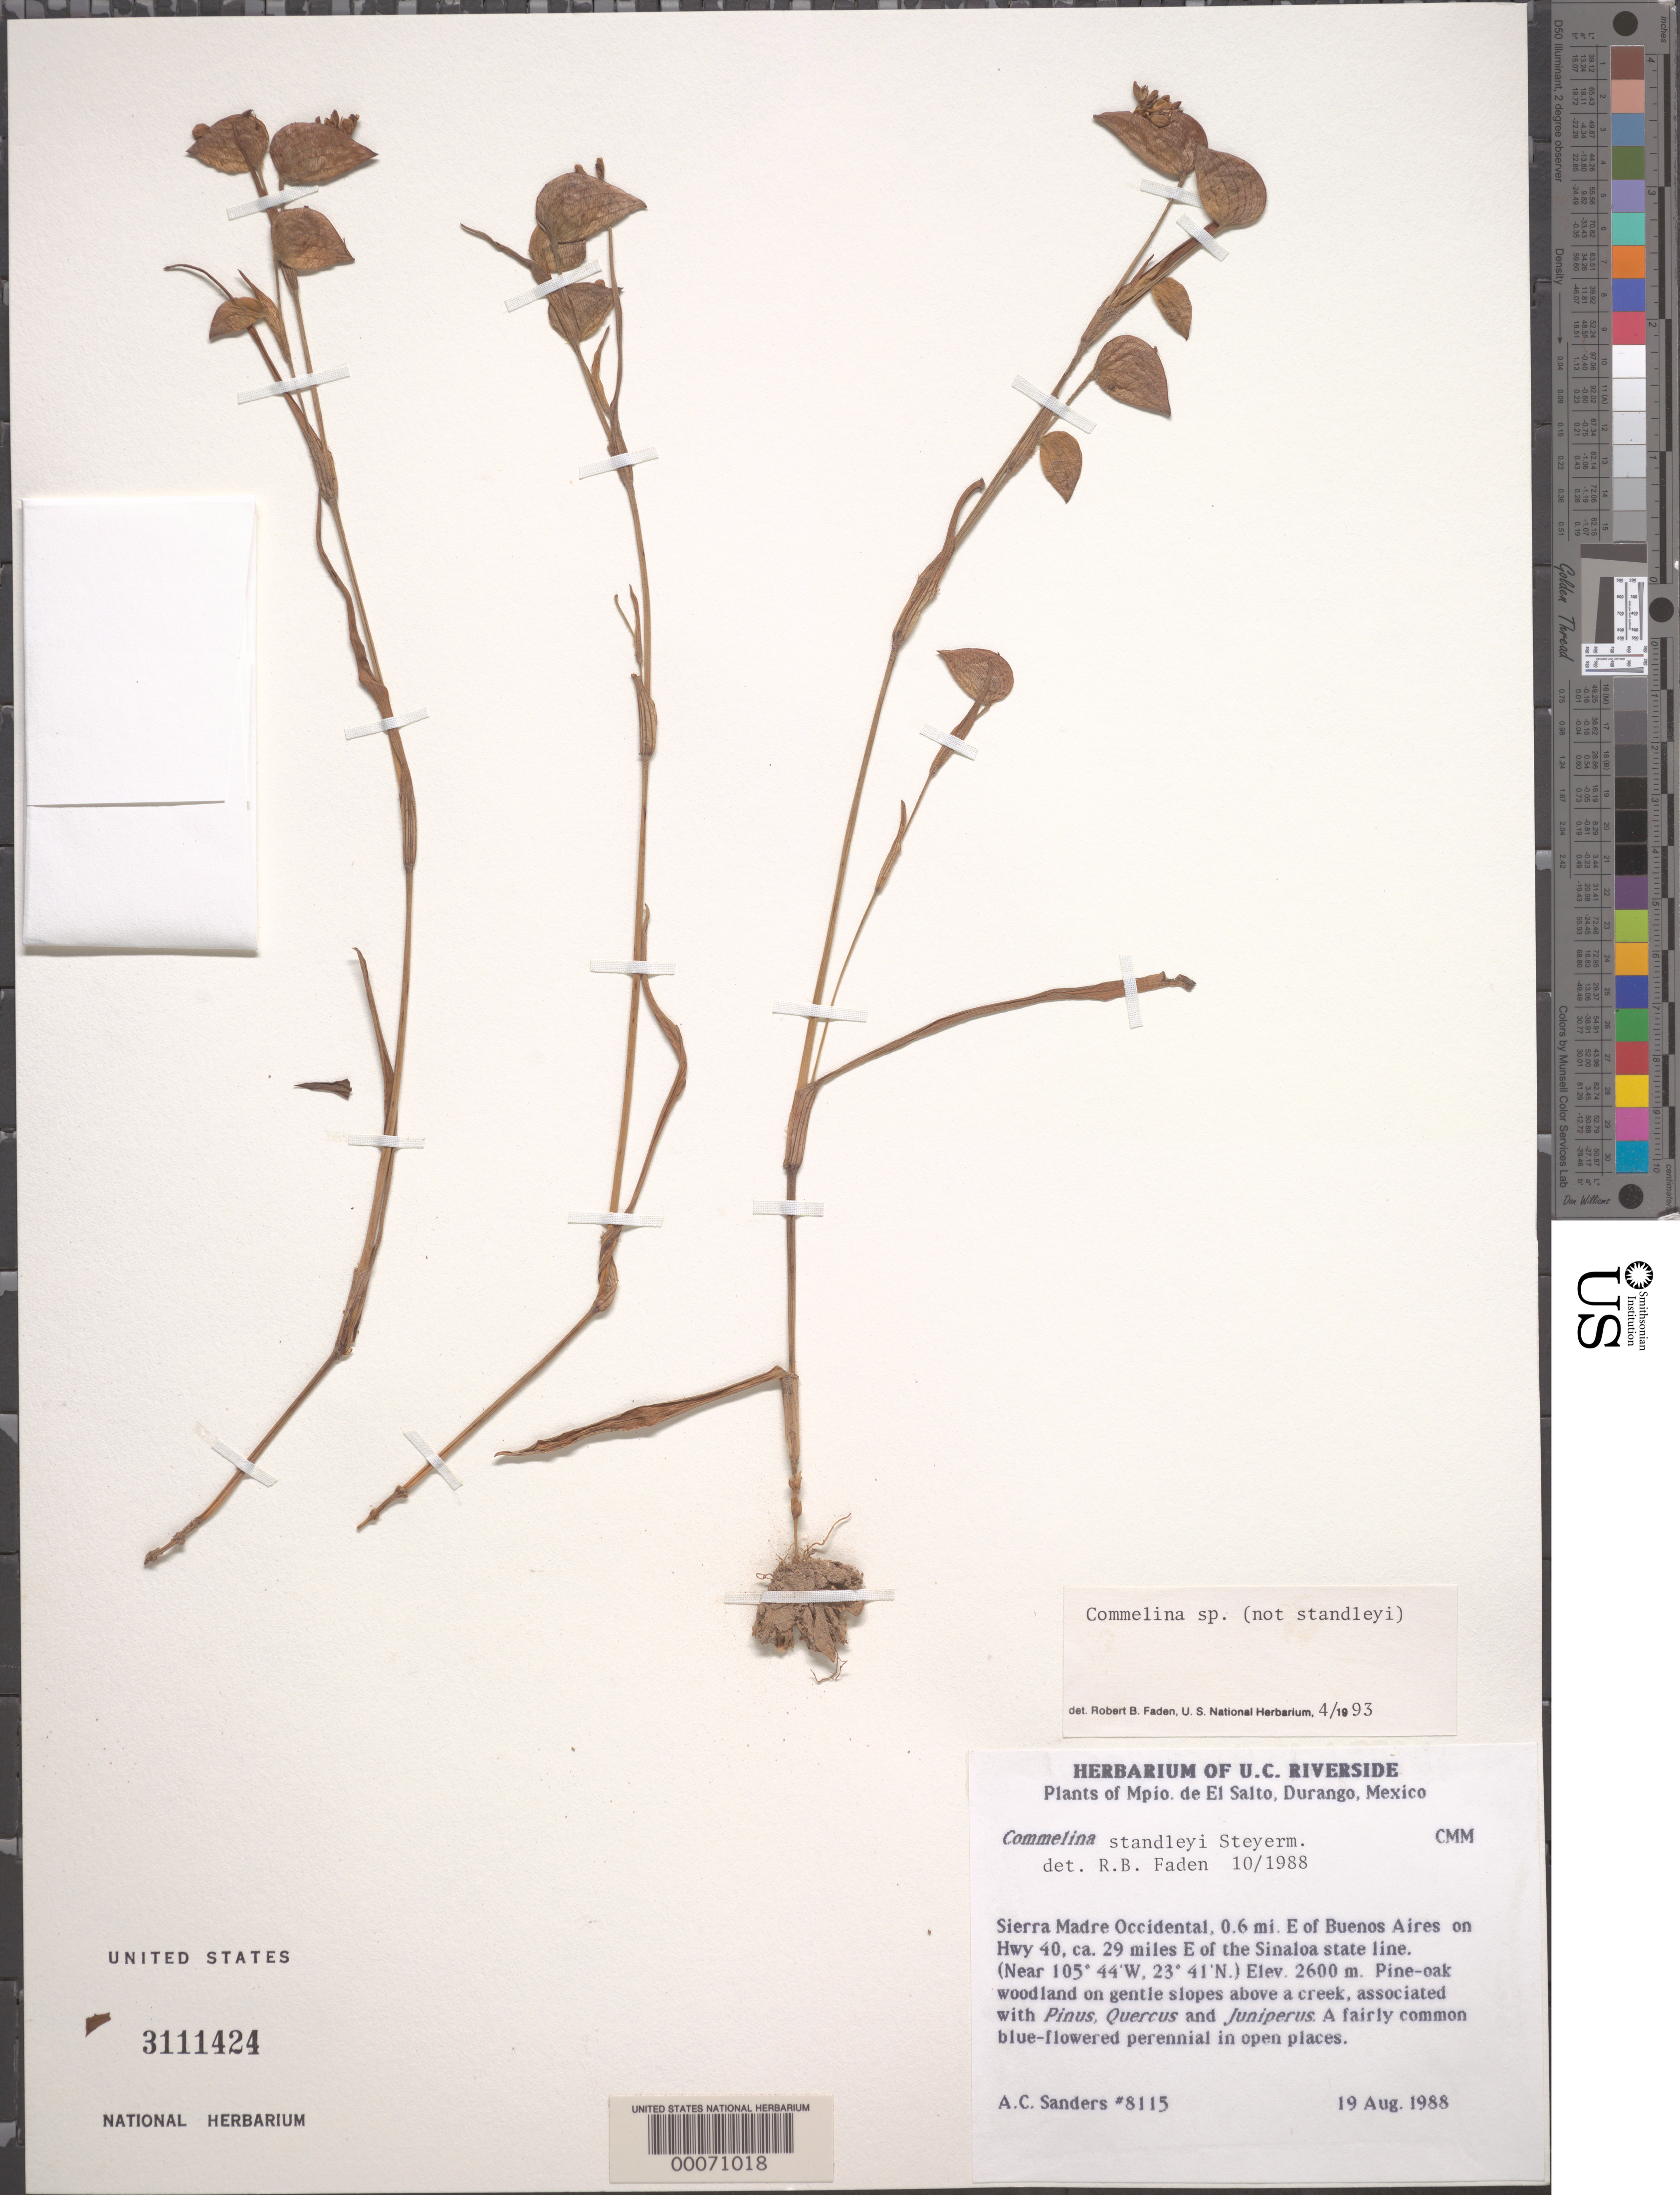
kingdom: Plantae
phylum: Tracheophyta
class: Liliopsida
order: Commelinales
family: Commelinaceae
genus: Commelina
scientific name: Commelina sp.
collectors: A. Sanders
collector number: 8115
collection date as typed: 19 Aug 1988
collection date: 1988-08-19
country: Mexico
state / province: Durango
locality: El Salto mun. (?), Sierra Madre Occidental, 0.6 mi E of buenos aires on hwy 40, ca. 29 mi E of Sinaloa state line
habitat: Pine-oak woodland on gentle slopes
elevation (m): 2600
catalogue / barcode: US 3111424